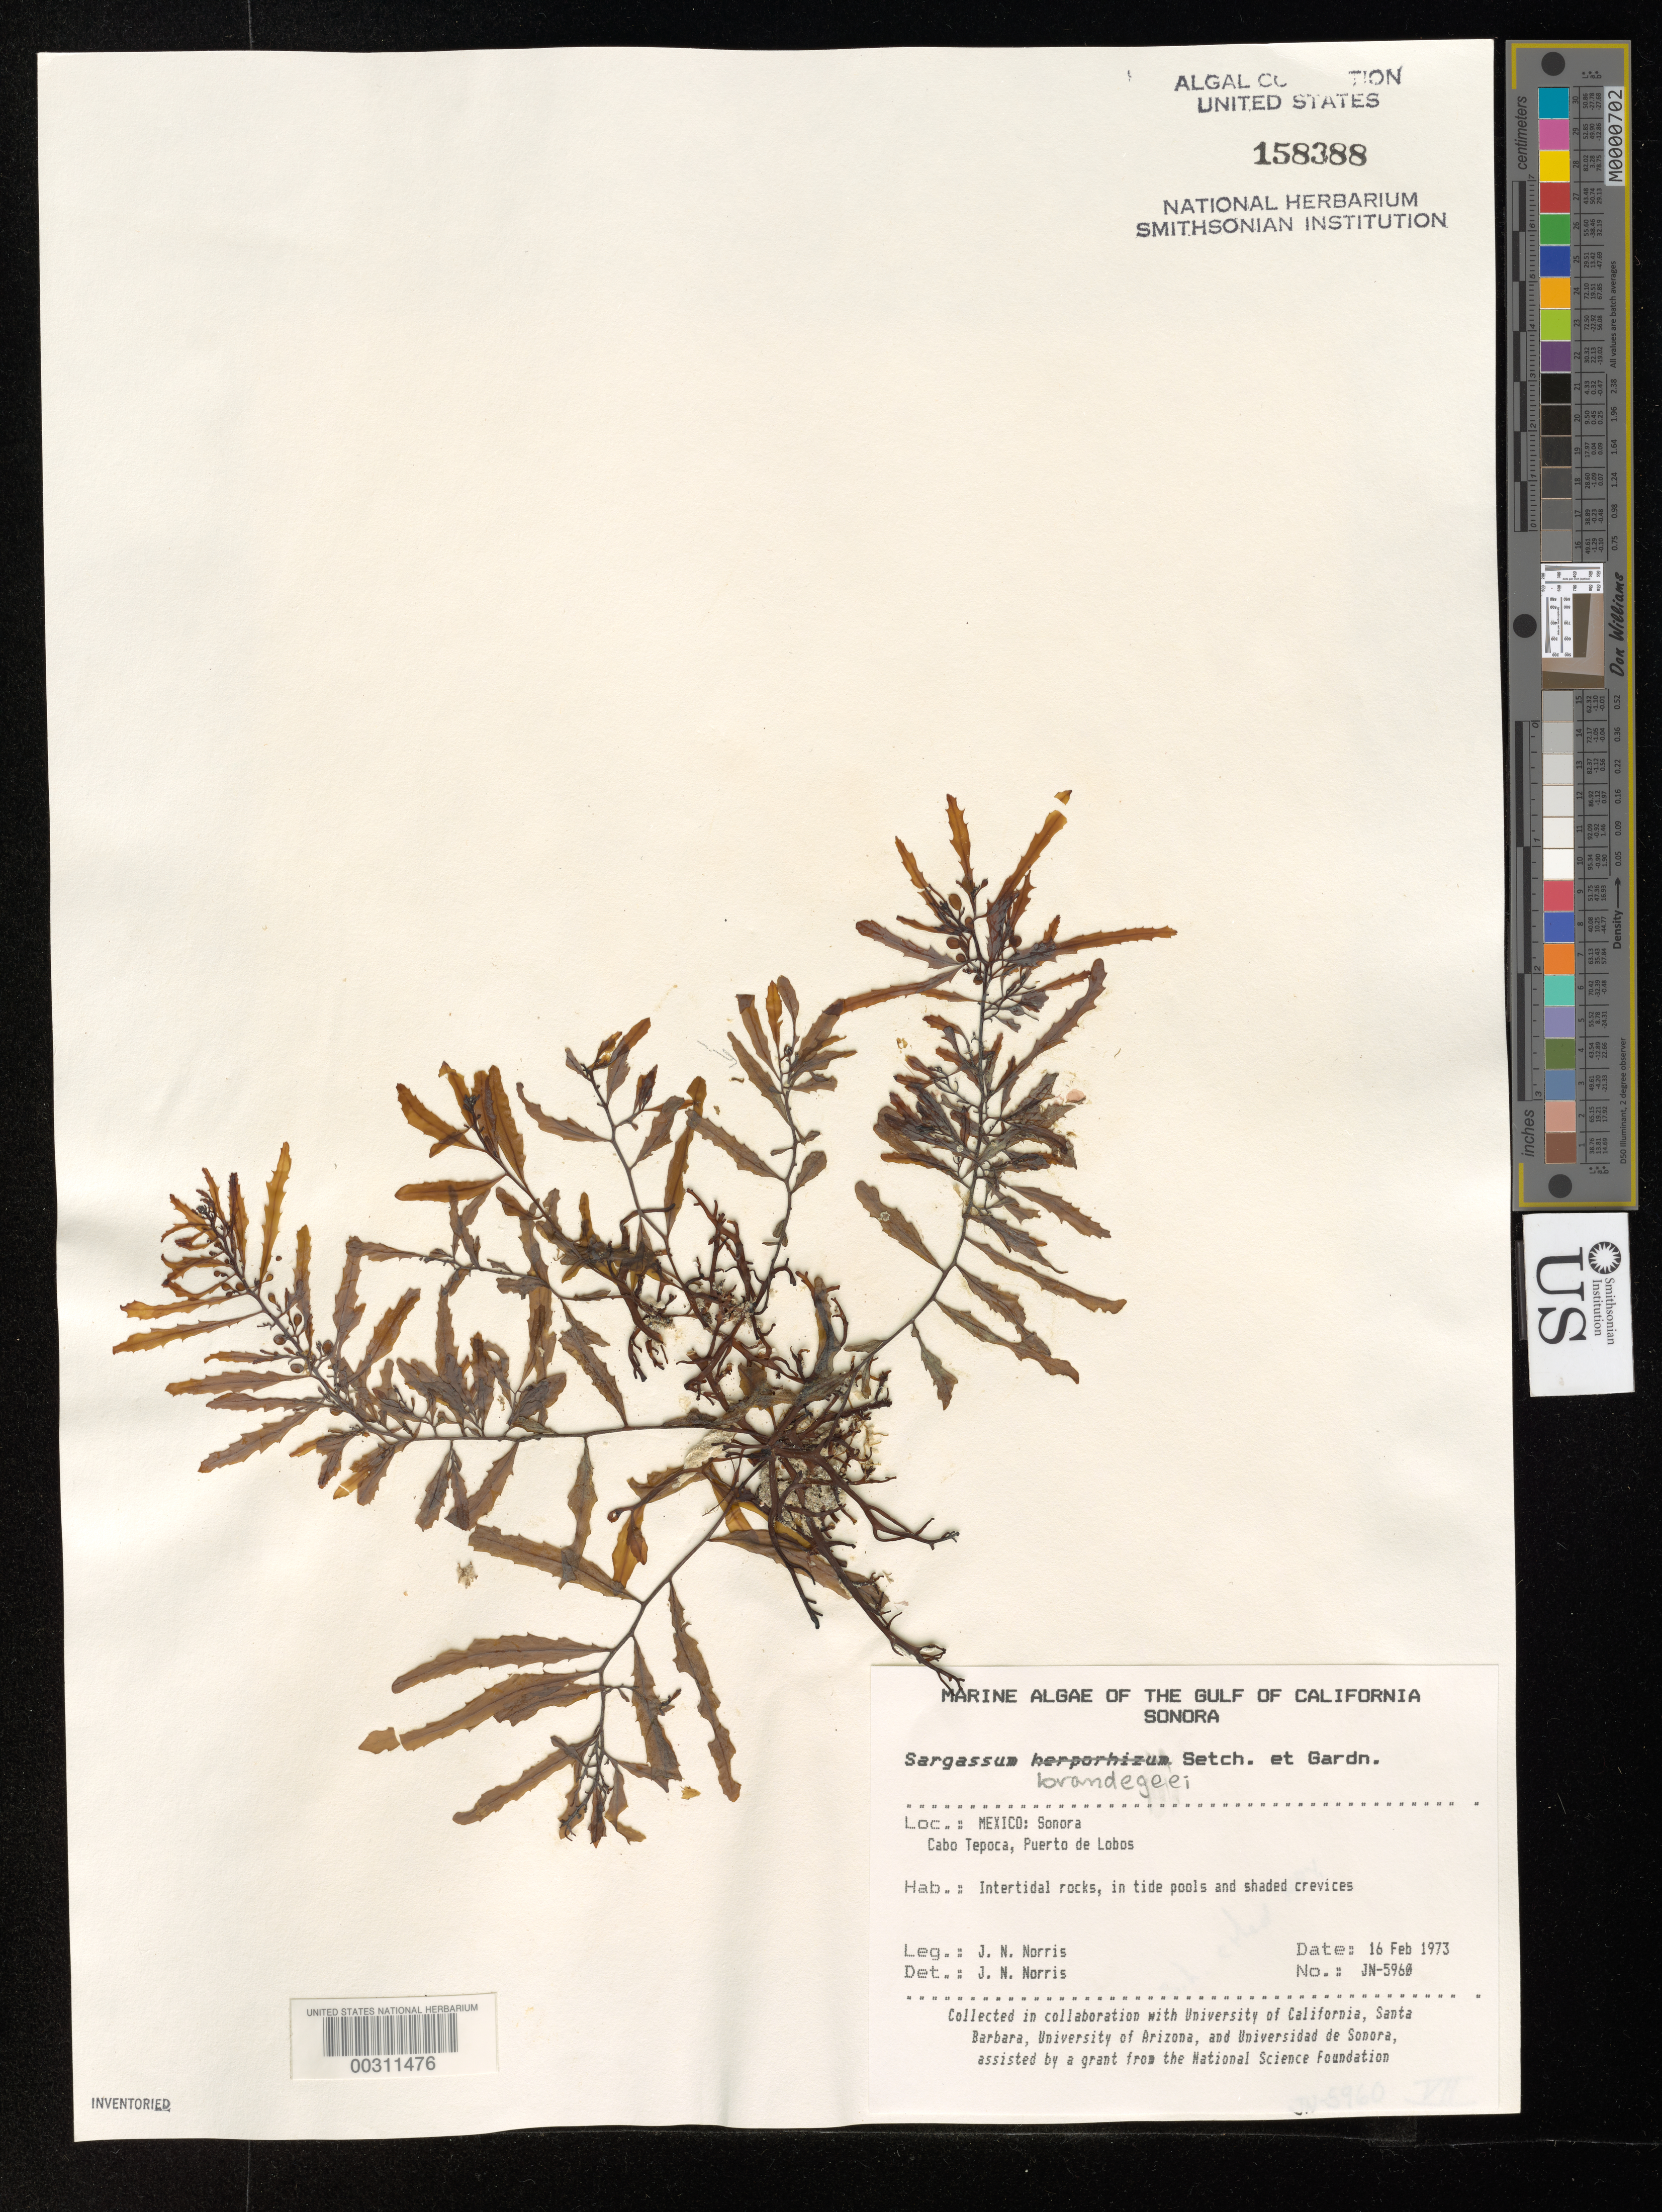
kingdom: Chromista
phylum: Ochrophyta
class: Phaeophyceae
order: Fucales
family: Sargassaceae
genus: Sargassum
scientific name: Sargassum herporhizum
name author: Setch. & N.L. Gardner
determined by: Norris, James N.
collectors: J. N. Norris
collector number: JN-5960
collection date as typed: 16 Feb 1973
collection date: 1973-02-16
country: Mexico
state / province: Sonora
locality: Cabo Tepoca, Puerto de Lobos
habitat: Intertidal rocks, in tide pools and shaded crevices.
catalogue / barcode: US 158388